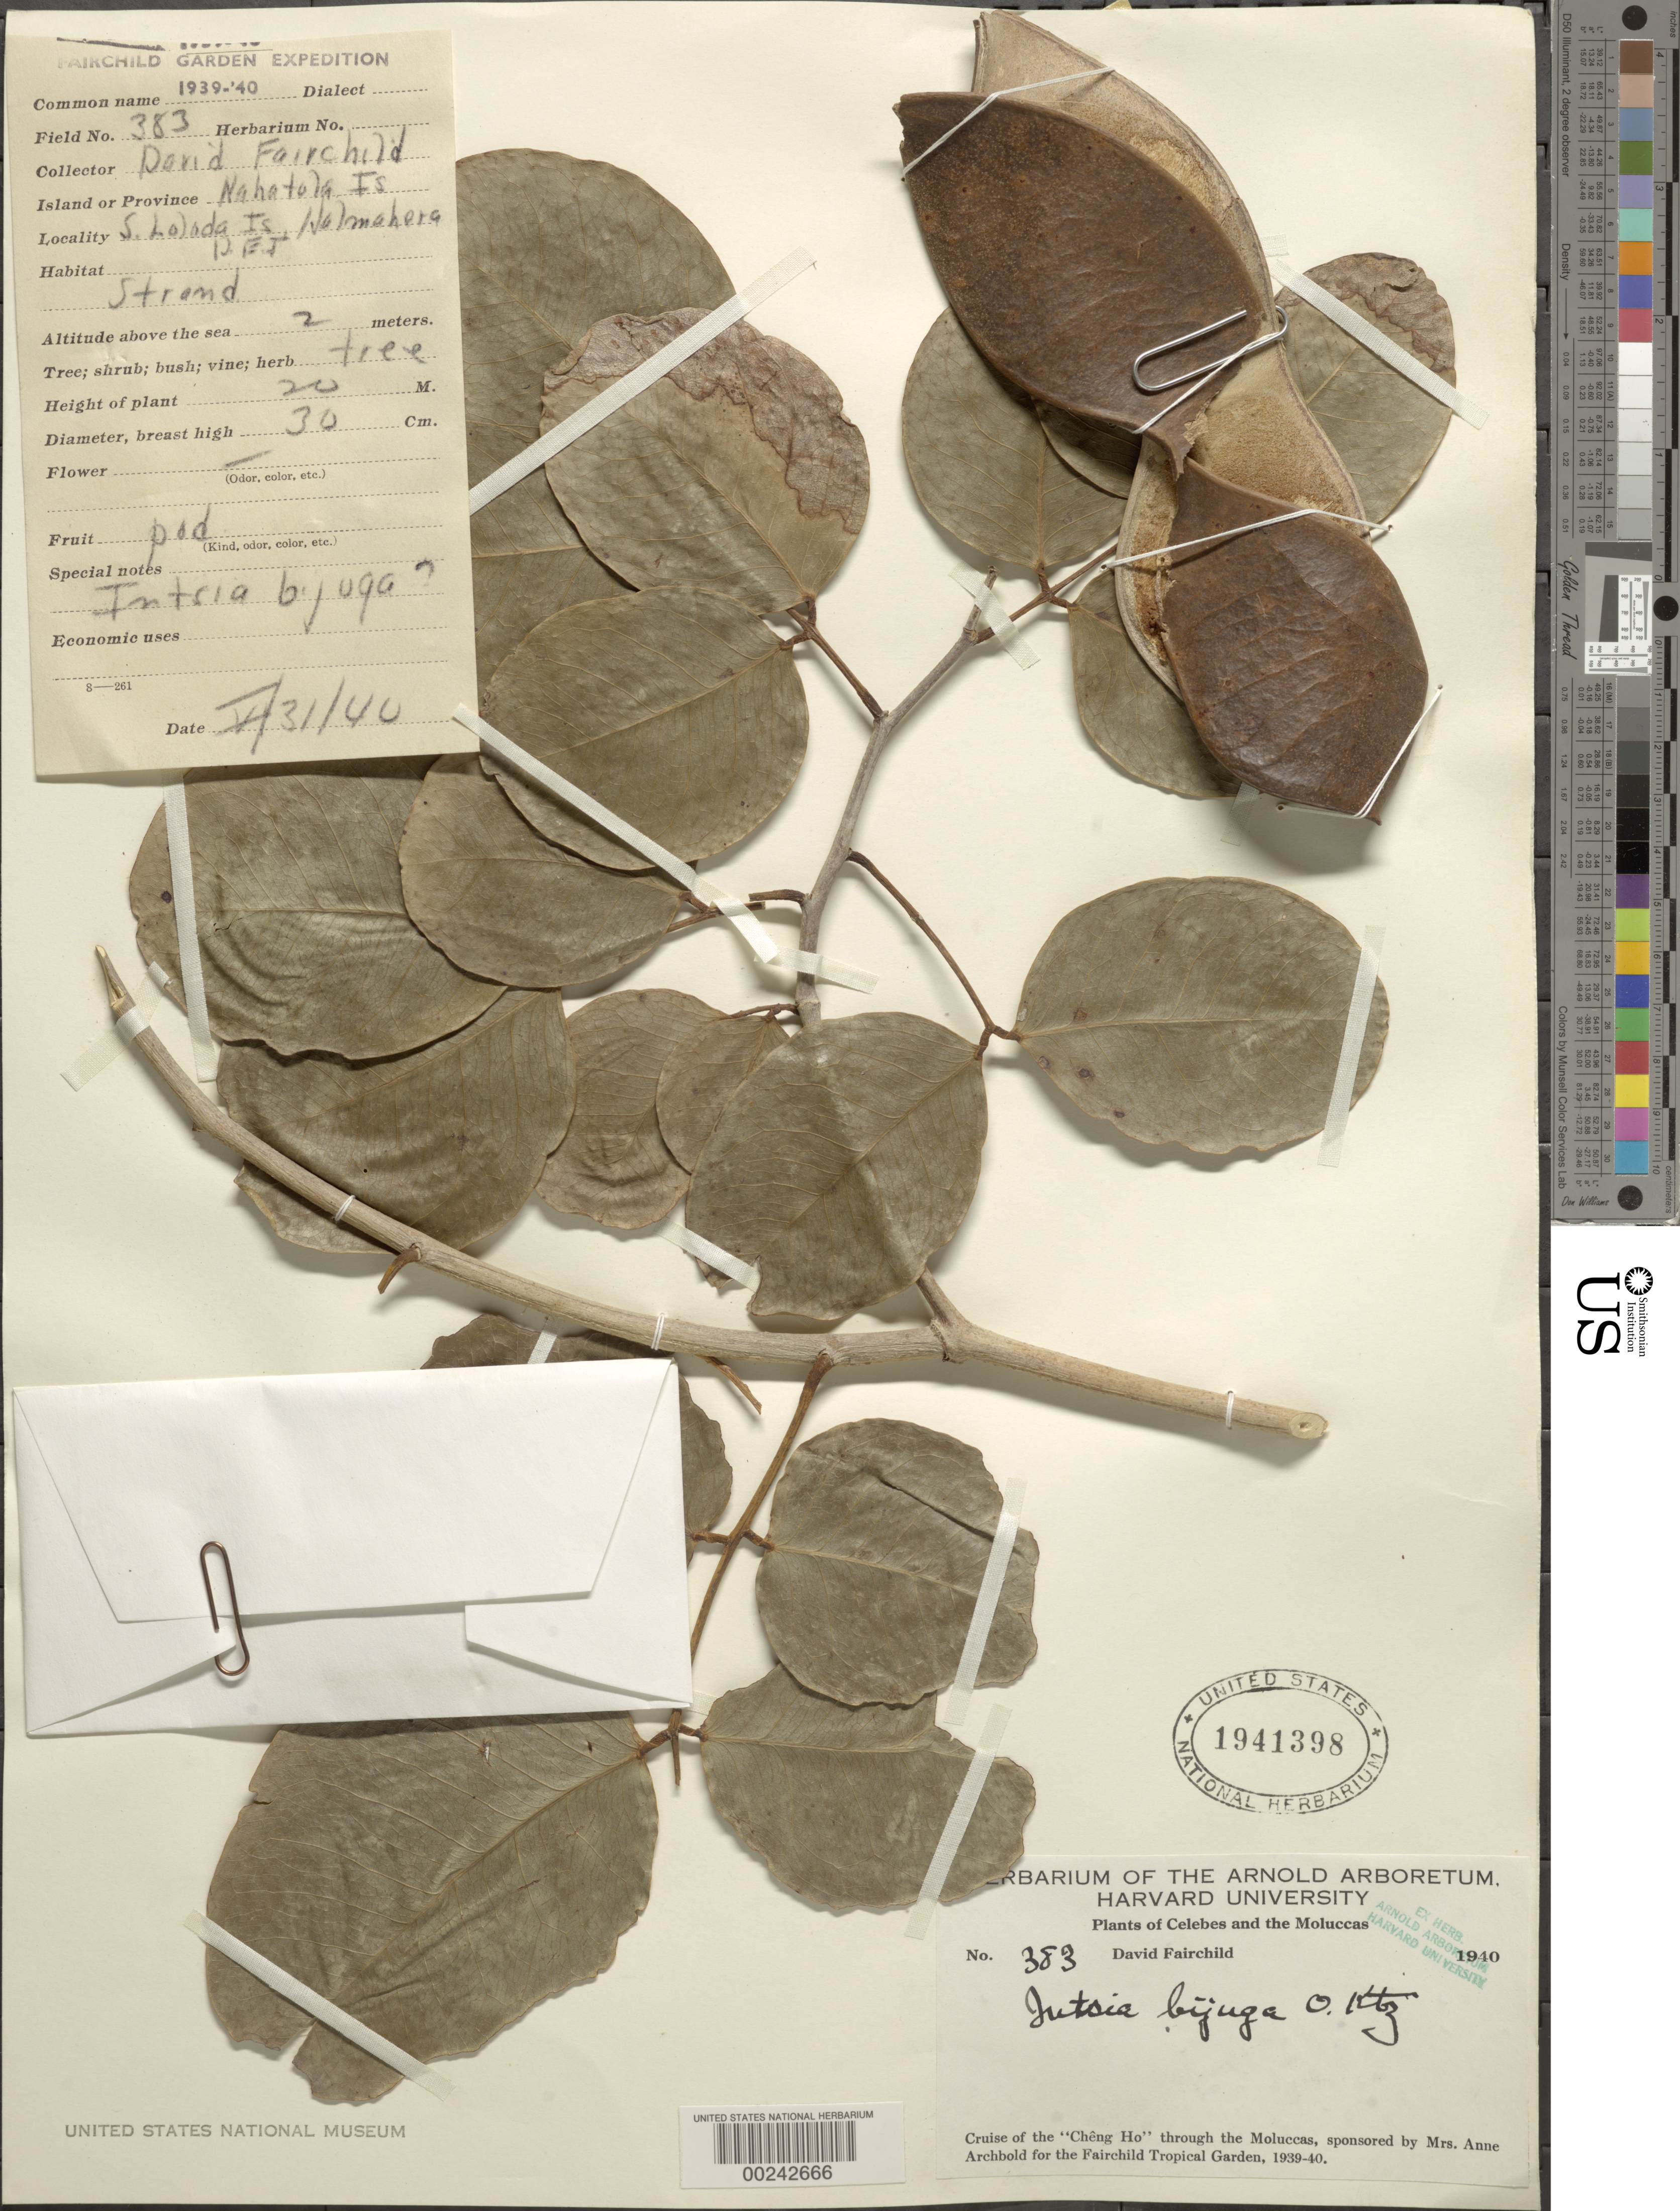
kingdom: Plantae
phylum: Tracheophyta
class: Magnoliopsida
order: Fabales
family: Fabaceae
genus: Intsia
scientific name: Intsia bijuga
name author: (Colebr.) Kuntze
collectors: D. Fairchild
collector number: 383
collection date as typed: Jun 1940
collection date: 1940-06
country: Indonesia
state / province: Maluku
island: Halmahera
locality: Nahatola Is.; S. Loloda Is., Halmahera I. [Moluccas]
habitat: Strand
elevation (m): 30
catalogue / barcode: US 1941398